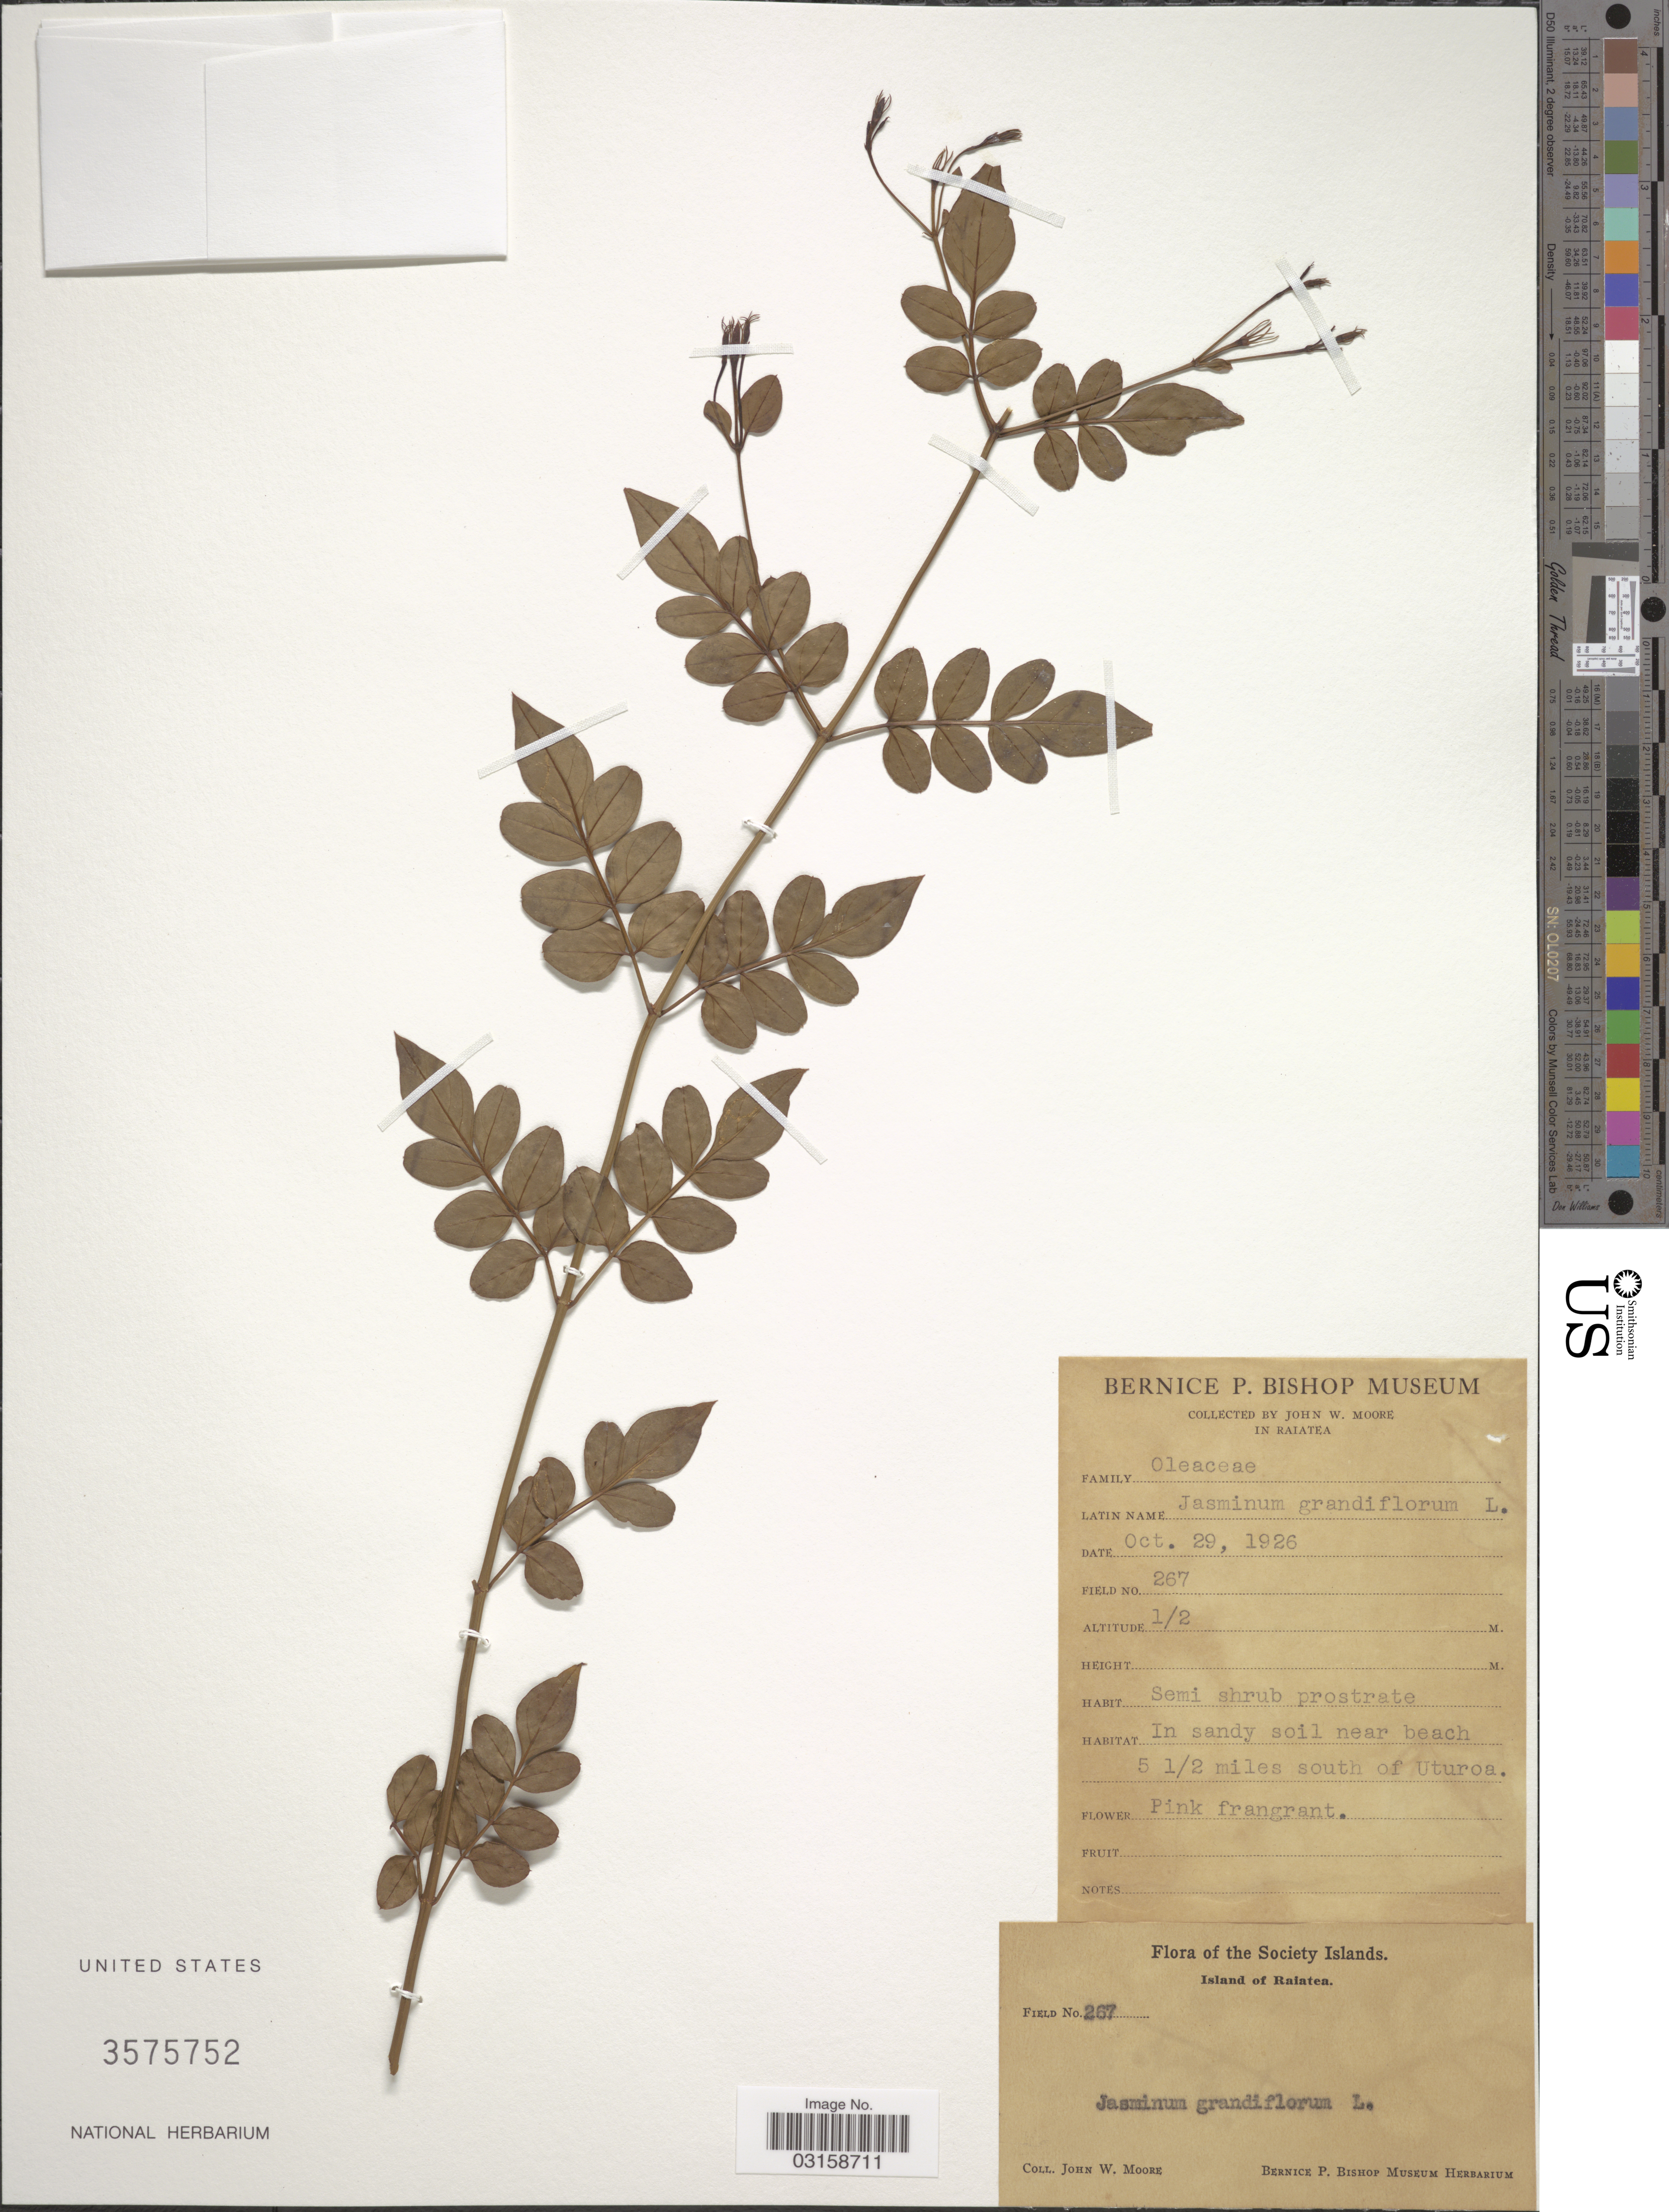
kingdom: Plantae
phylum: Tracheophyta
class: Magnoliopsida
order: Lamiales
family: Oleaceae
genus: Jasminum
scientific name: Jasminum grandiflorum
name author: L.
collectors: J. Moore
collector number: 267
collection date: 1926-10-29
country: French Polynesia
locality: Society Islands. Island of Raiatea. Near beach 5 1/2 miles south of Uturoa.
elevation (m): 0.5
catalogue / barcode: US 3575752